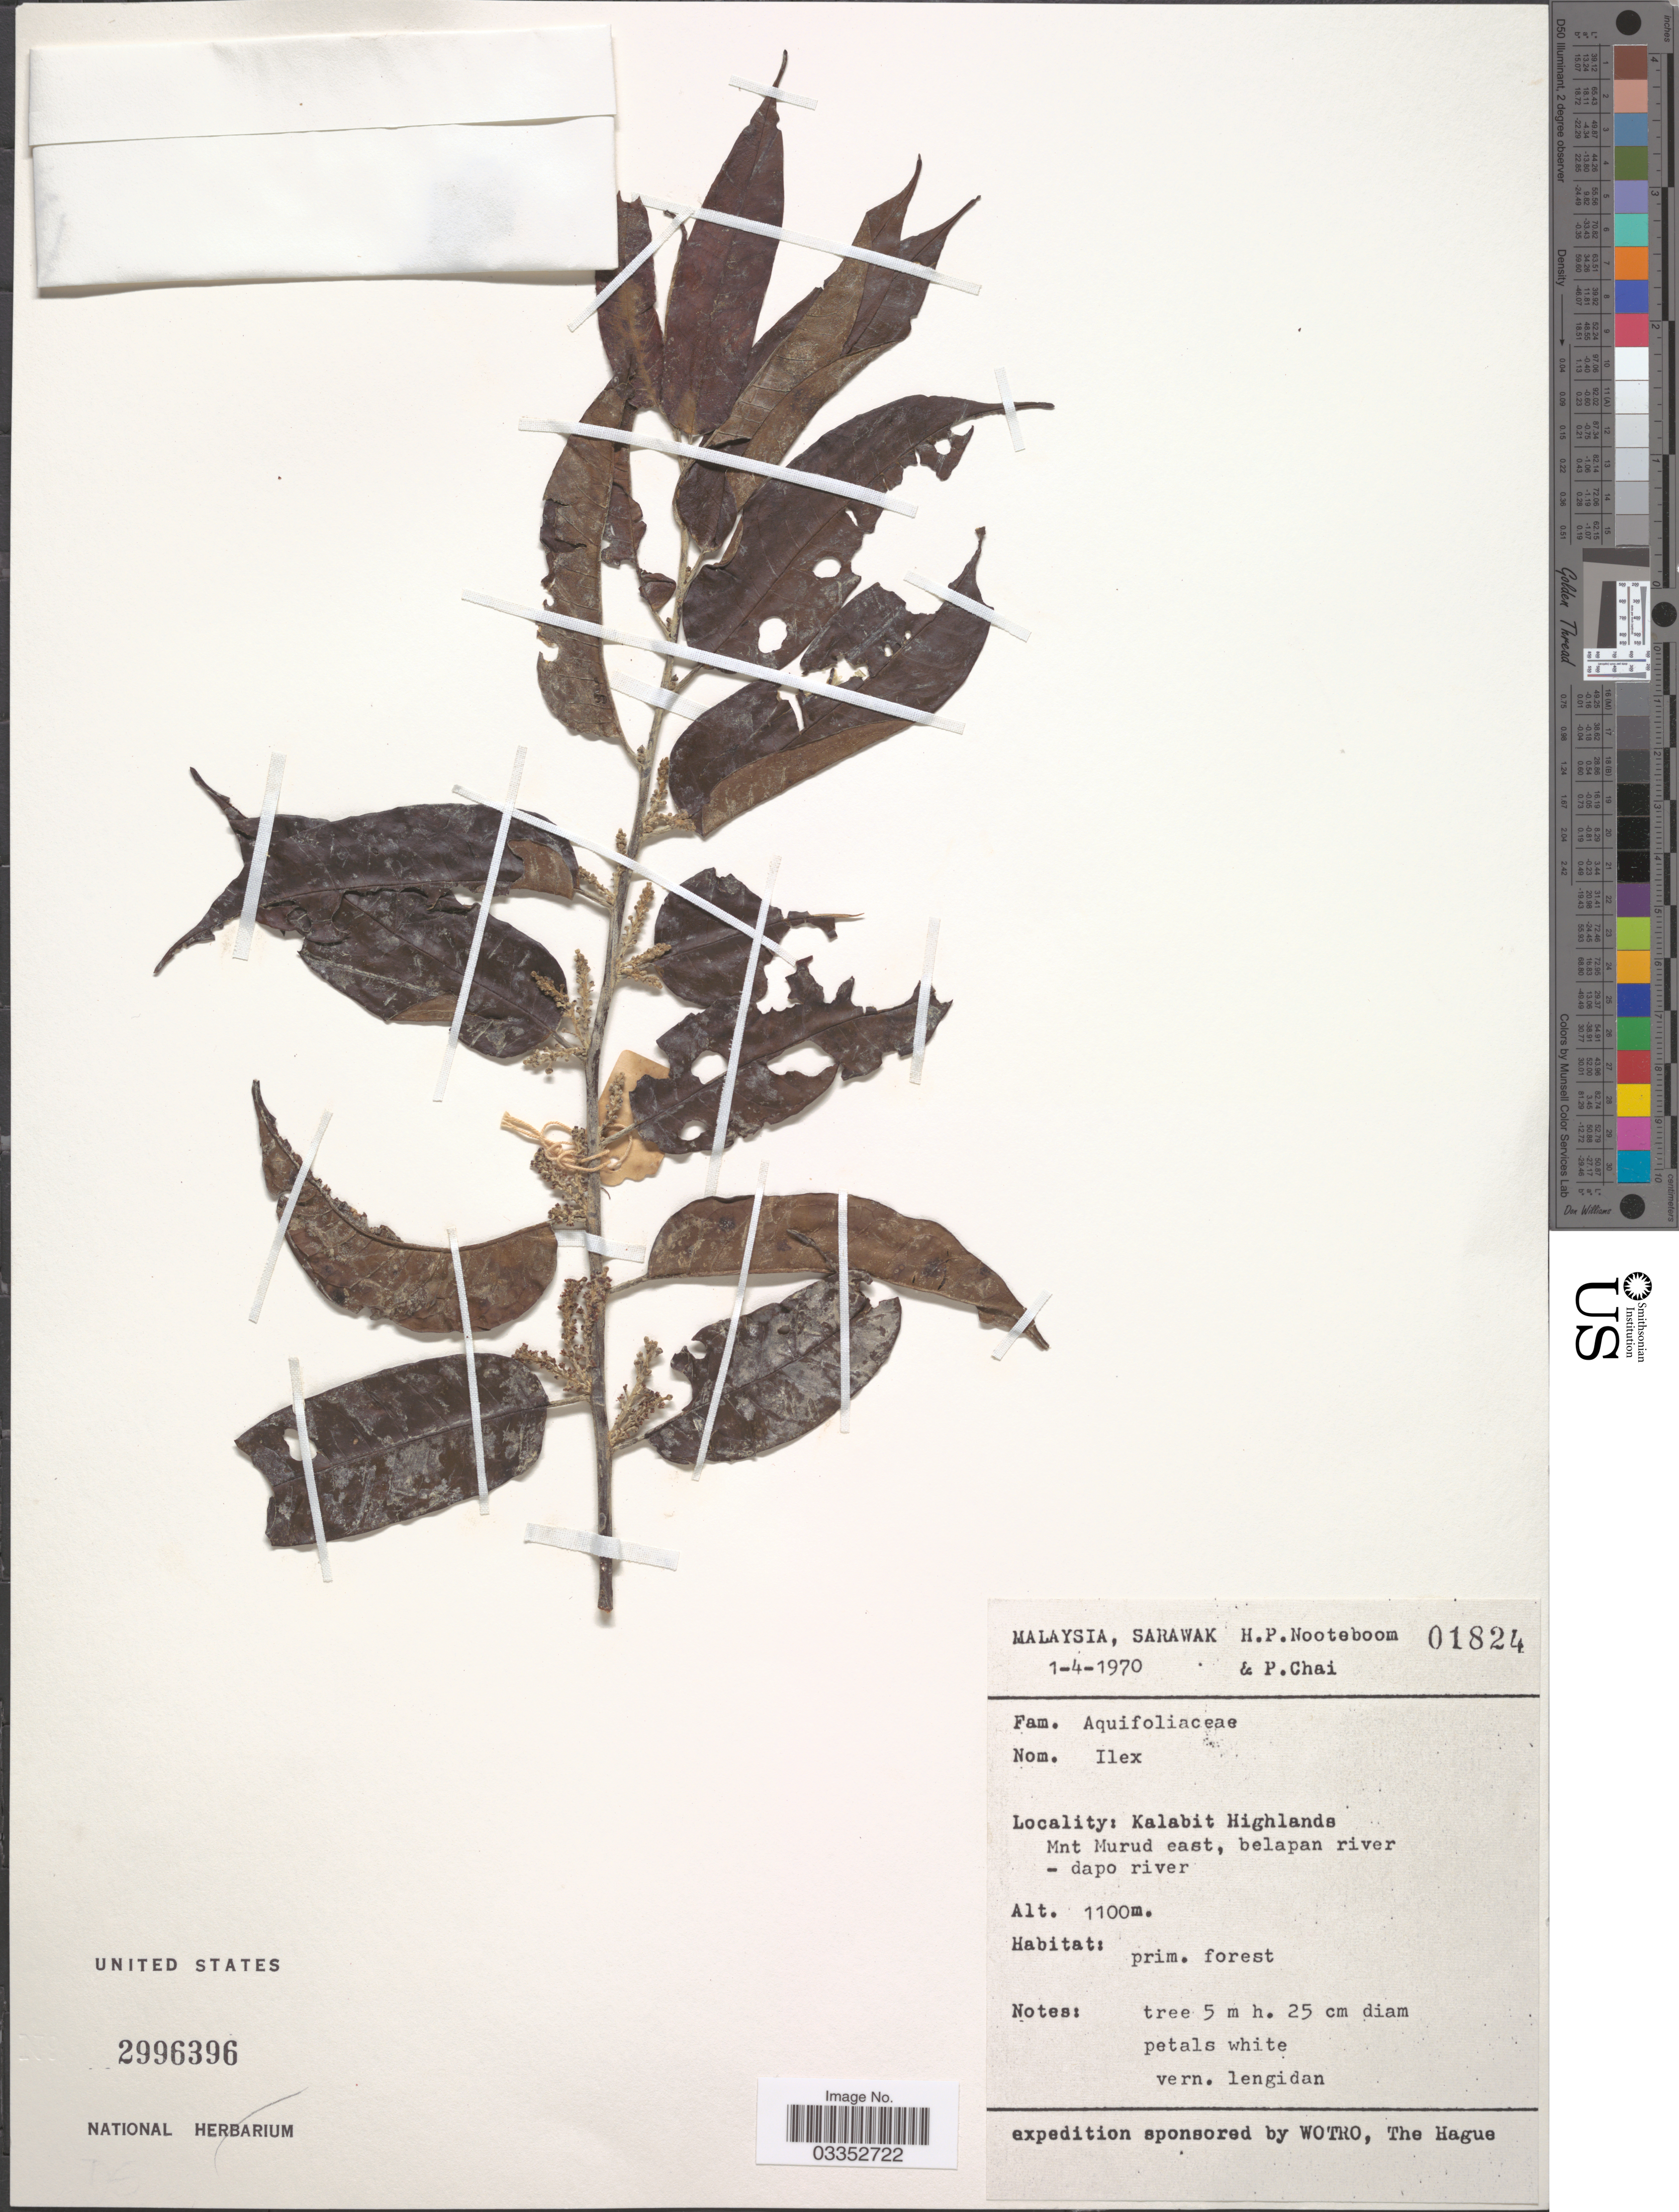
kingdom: Plantae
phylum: Tracheophyta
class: Magnoliopsida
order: Aquifoliales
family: Aquifoliaceae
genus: Ilex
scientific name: Ilex sp.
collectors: H. P. Nooteboom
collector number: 01824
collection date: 1970-04-01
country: Malaysia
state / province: Sarawak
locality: Kalabit Highlands. Mnt Murud east, belapan river - dapo river.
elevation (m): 1100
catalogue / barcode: US 2996396